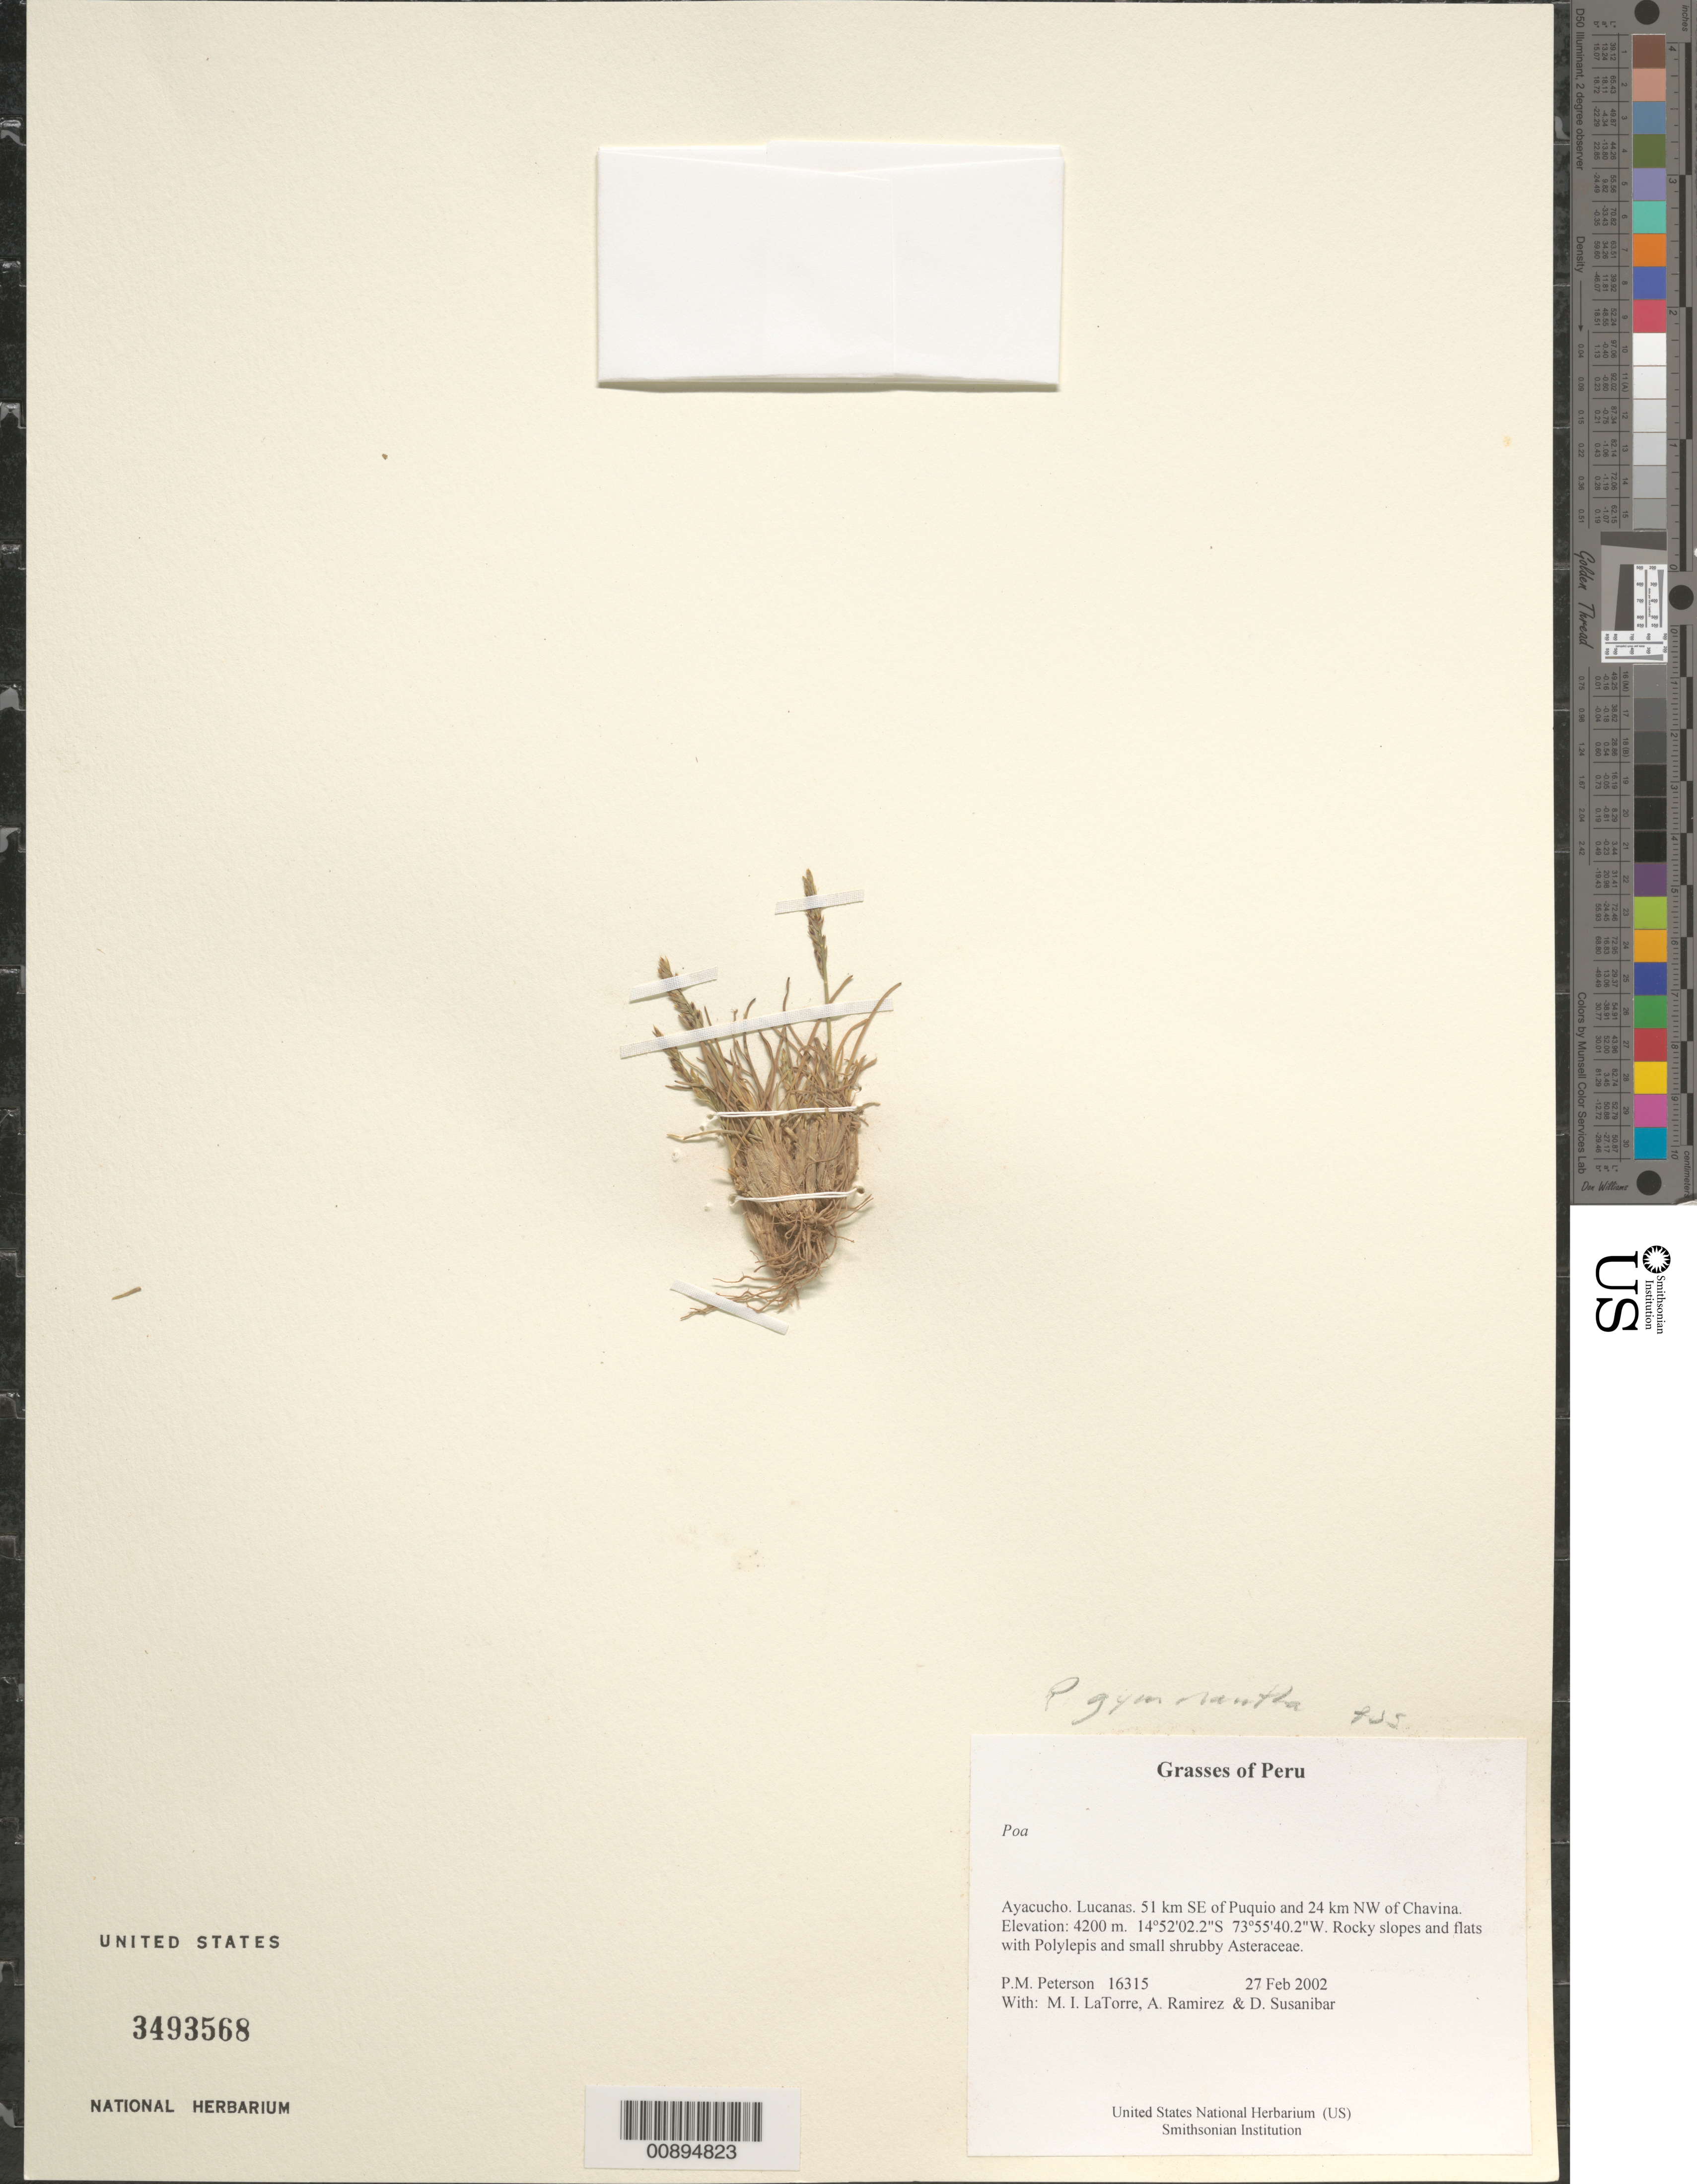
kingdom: Plantae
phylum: Tracheophyta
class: Liliopsida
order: Poales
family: Poaceae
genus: Poa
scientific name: Poa gymnantha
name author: Pilg.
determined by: Soreng, Robert J., Research Associate (BOT), Smithsonian Institution - National Museum of Natural History (UNITED STATES)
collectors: P. M. Peterson, M. I. La Torre, A. Ramírez & D. Susanibar Cruz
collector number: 16315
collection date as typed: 27 Feb 2002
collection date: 2002-02-27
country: Peru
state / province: Ayacucho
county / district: Lucanas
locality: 51 km SE of Puquio and 24 km NW of Chavina.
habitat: Rocky slopes and flats with ~Polylepis~ and small shruby Asteraceae.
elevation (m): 4200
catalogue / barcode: US 3493568